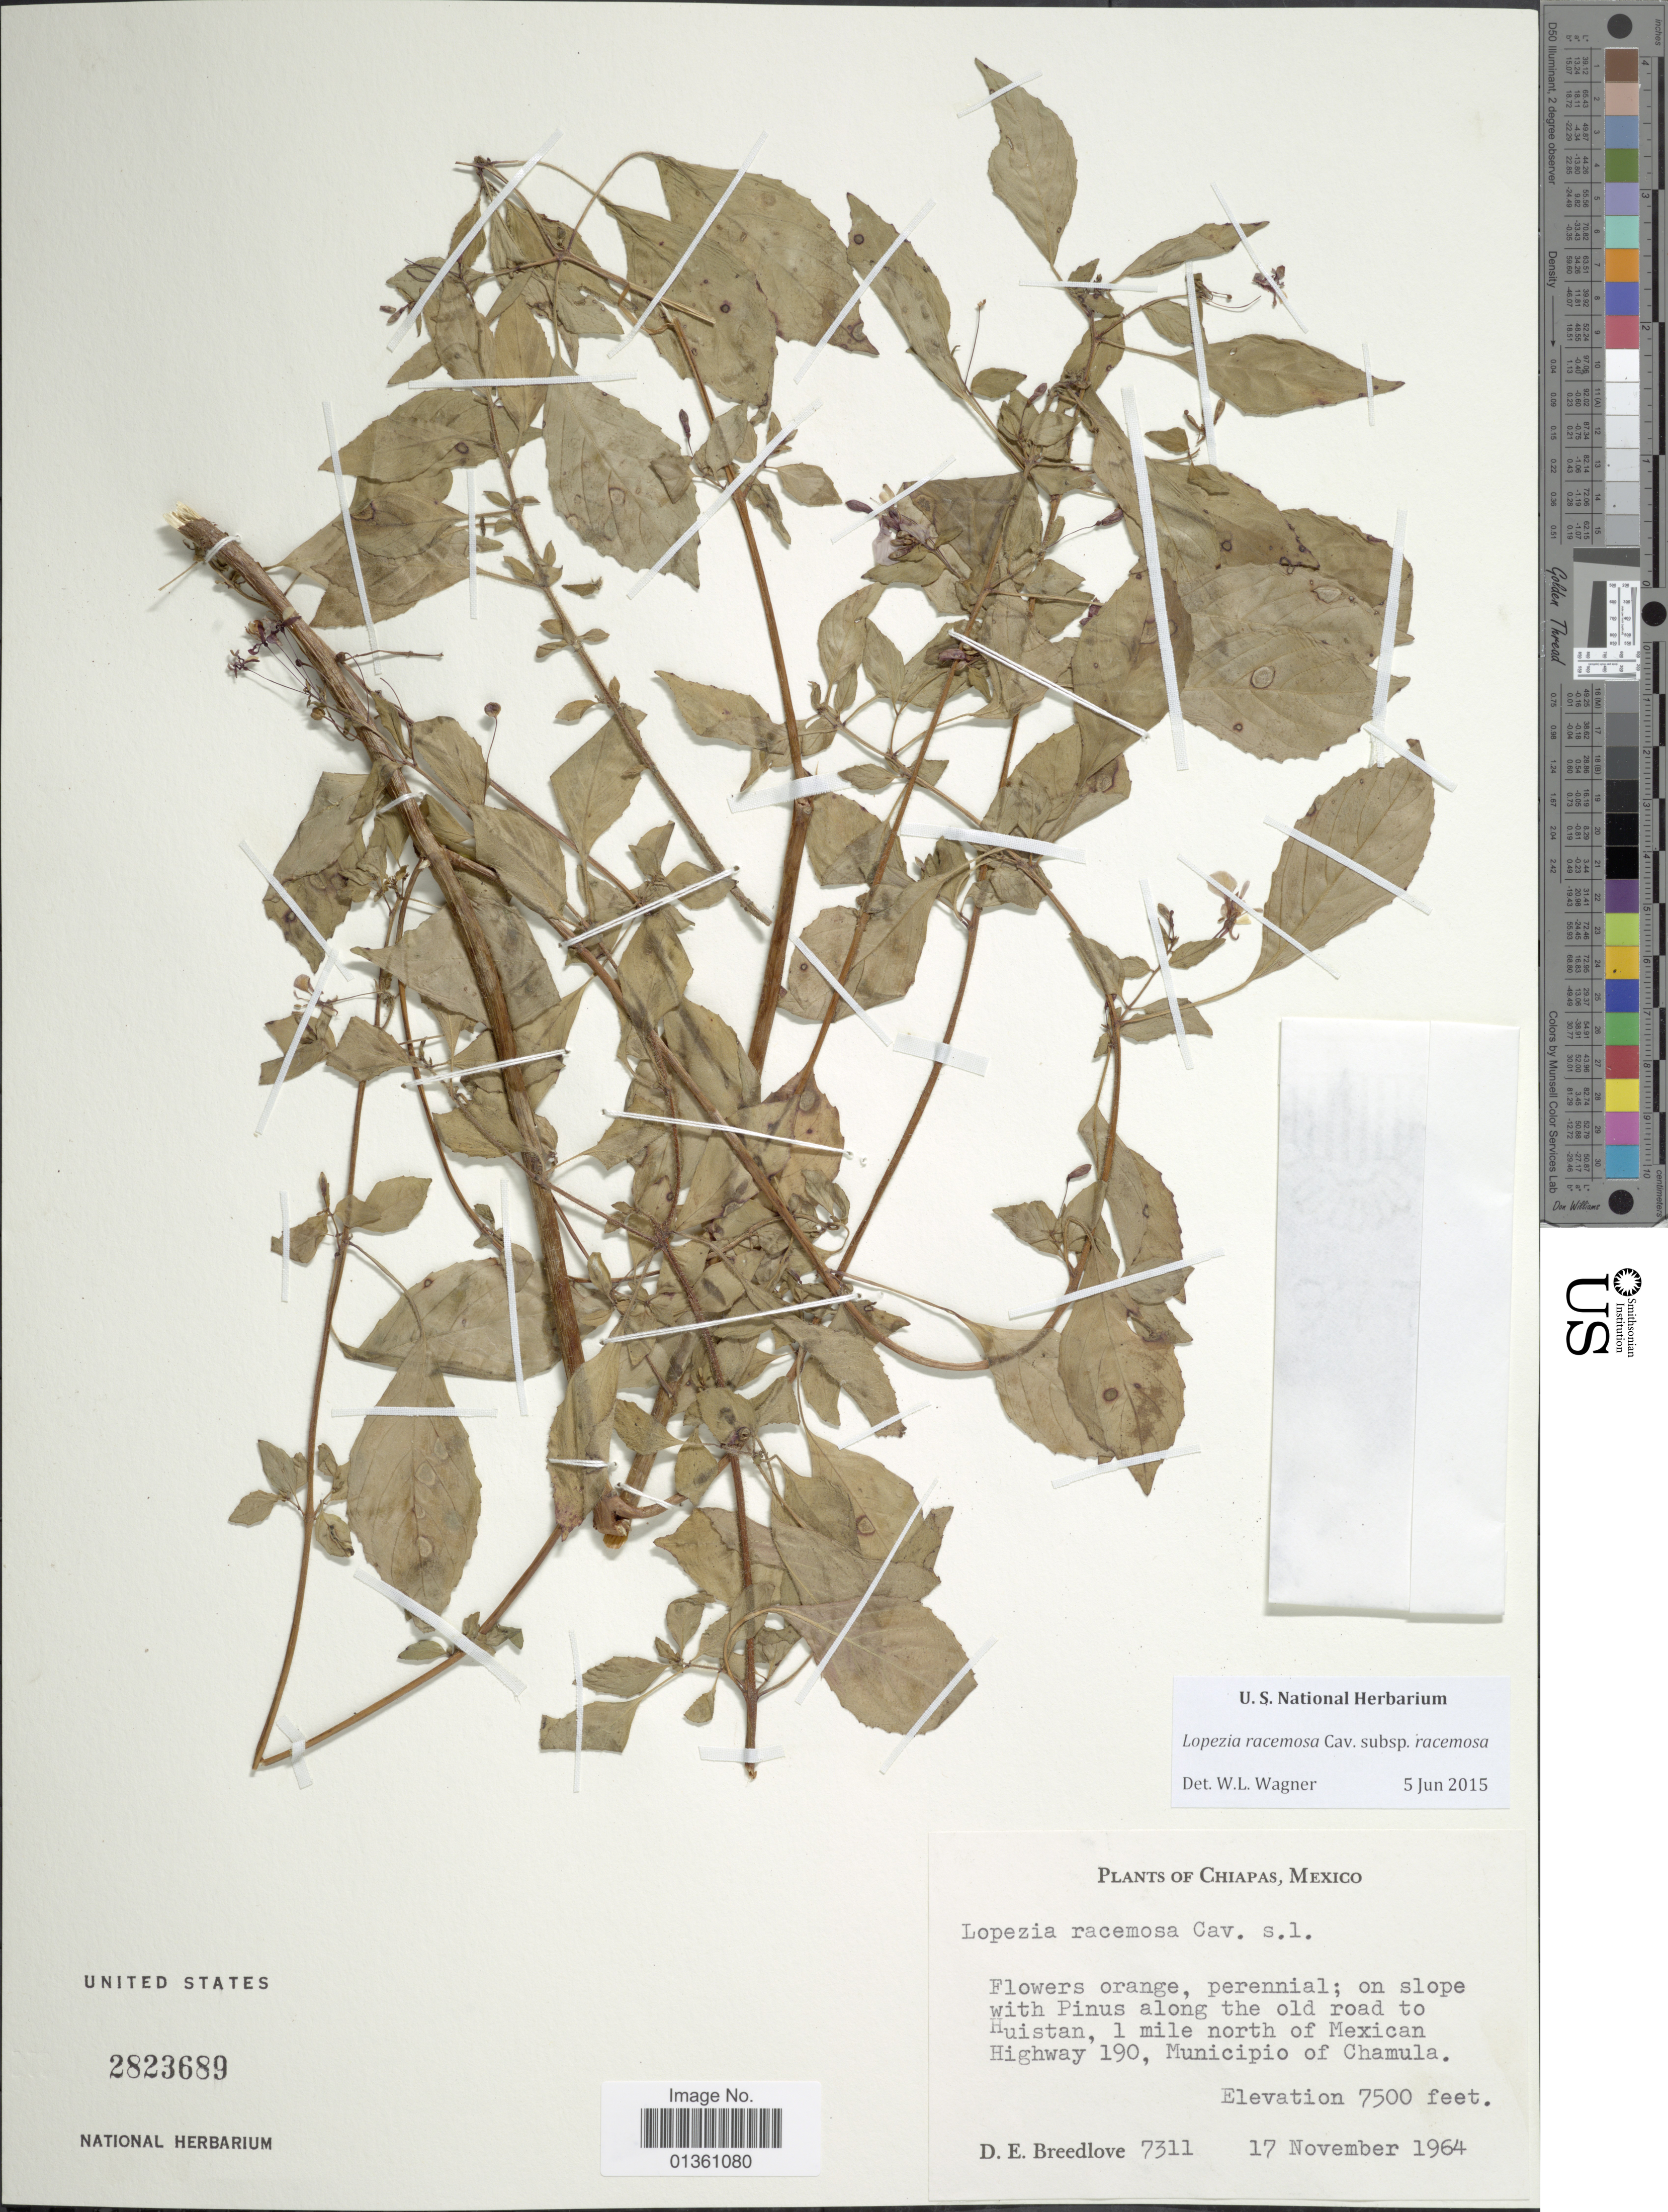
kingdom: Plantae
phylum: Tracheophyta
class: Magnoliopsida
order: Myrtales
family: Onagraceae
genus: Lopezia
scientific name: Lopezia racemosa subsp. racemosa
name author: Cav.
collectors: D. E. Breedlove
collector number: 7311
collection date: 1964-11-17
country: Mexico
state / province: Chiapas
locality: Along the road to Huistan, 1 mile north of Mexican Highway 190, Municipio of Chamula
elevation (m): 2286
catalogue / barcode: US 2823689